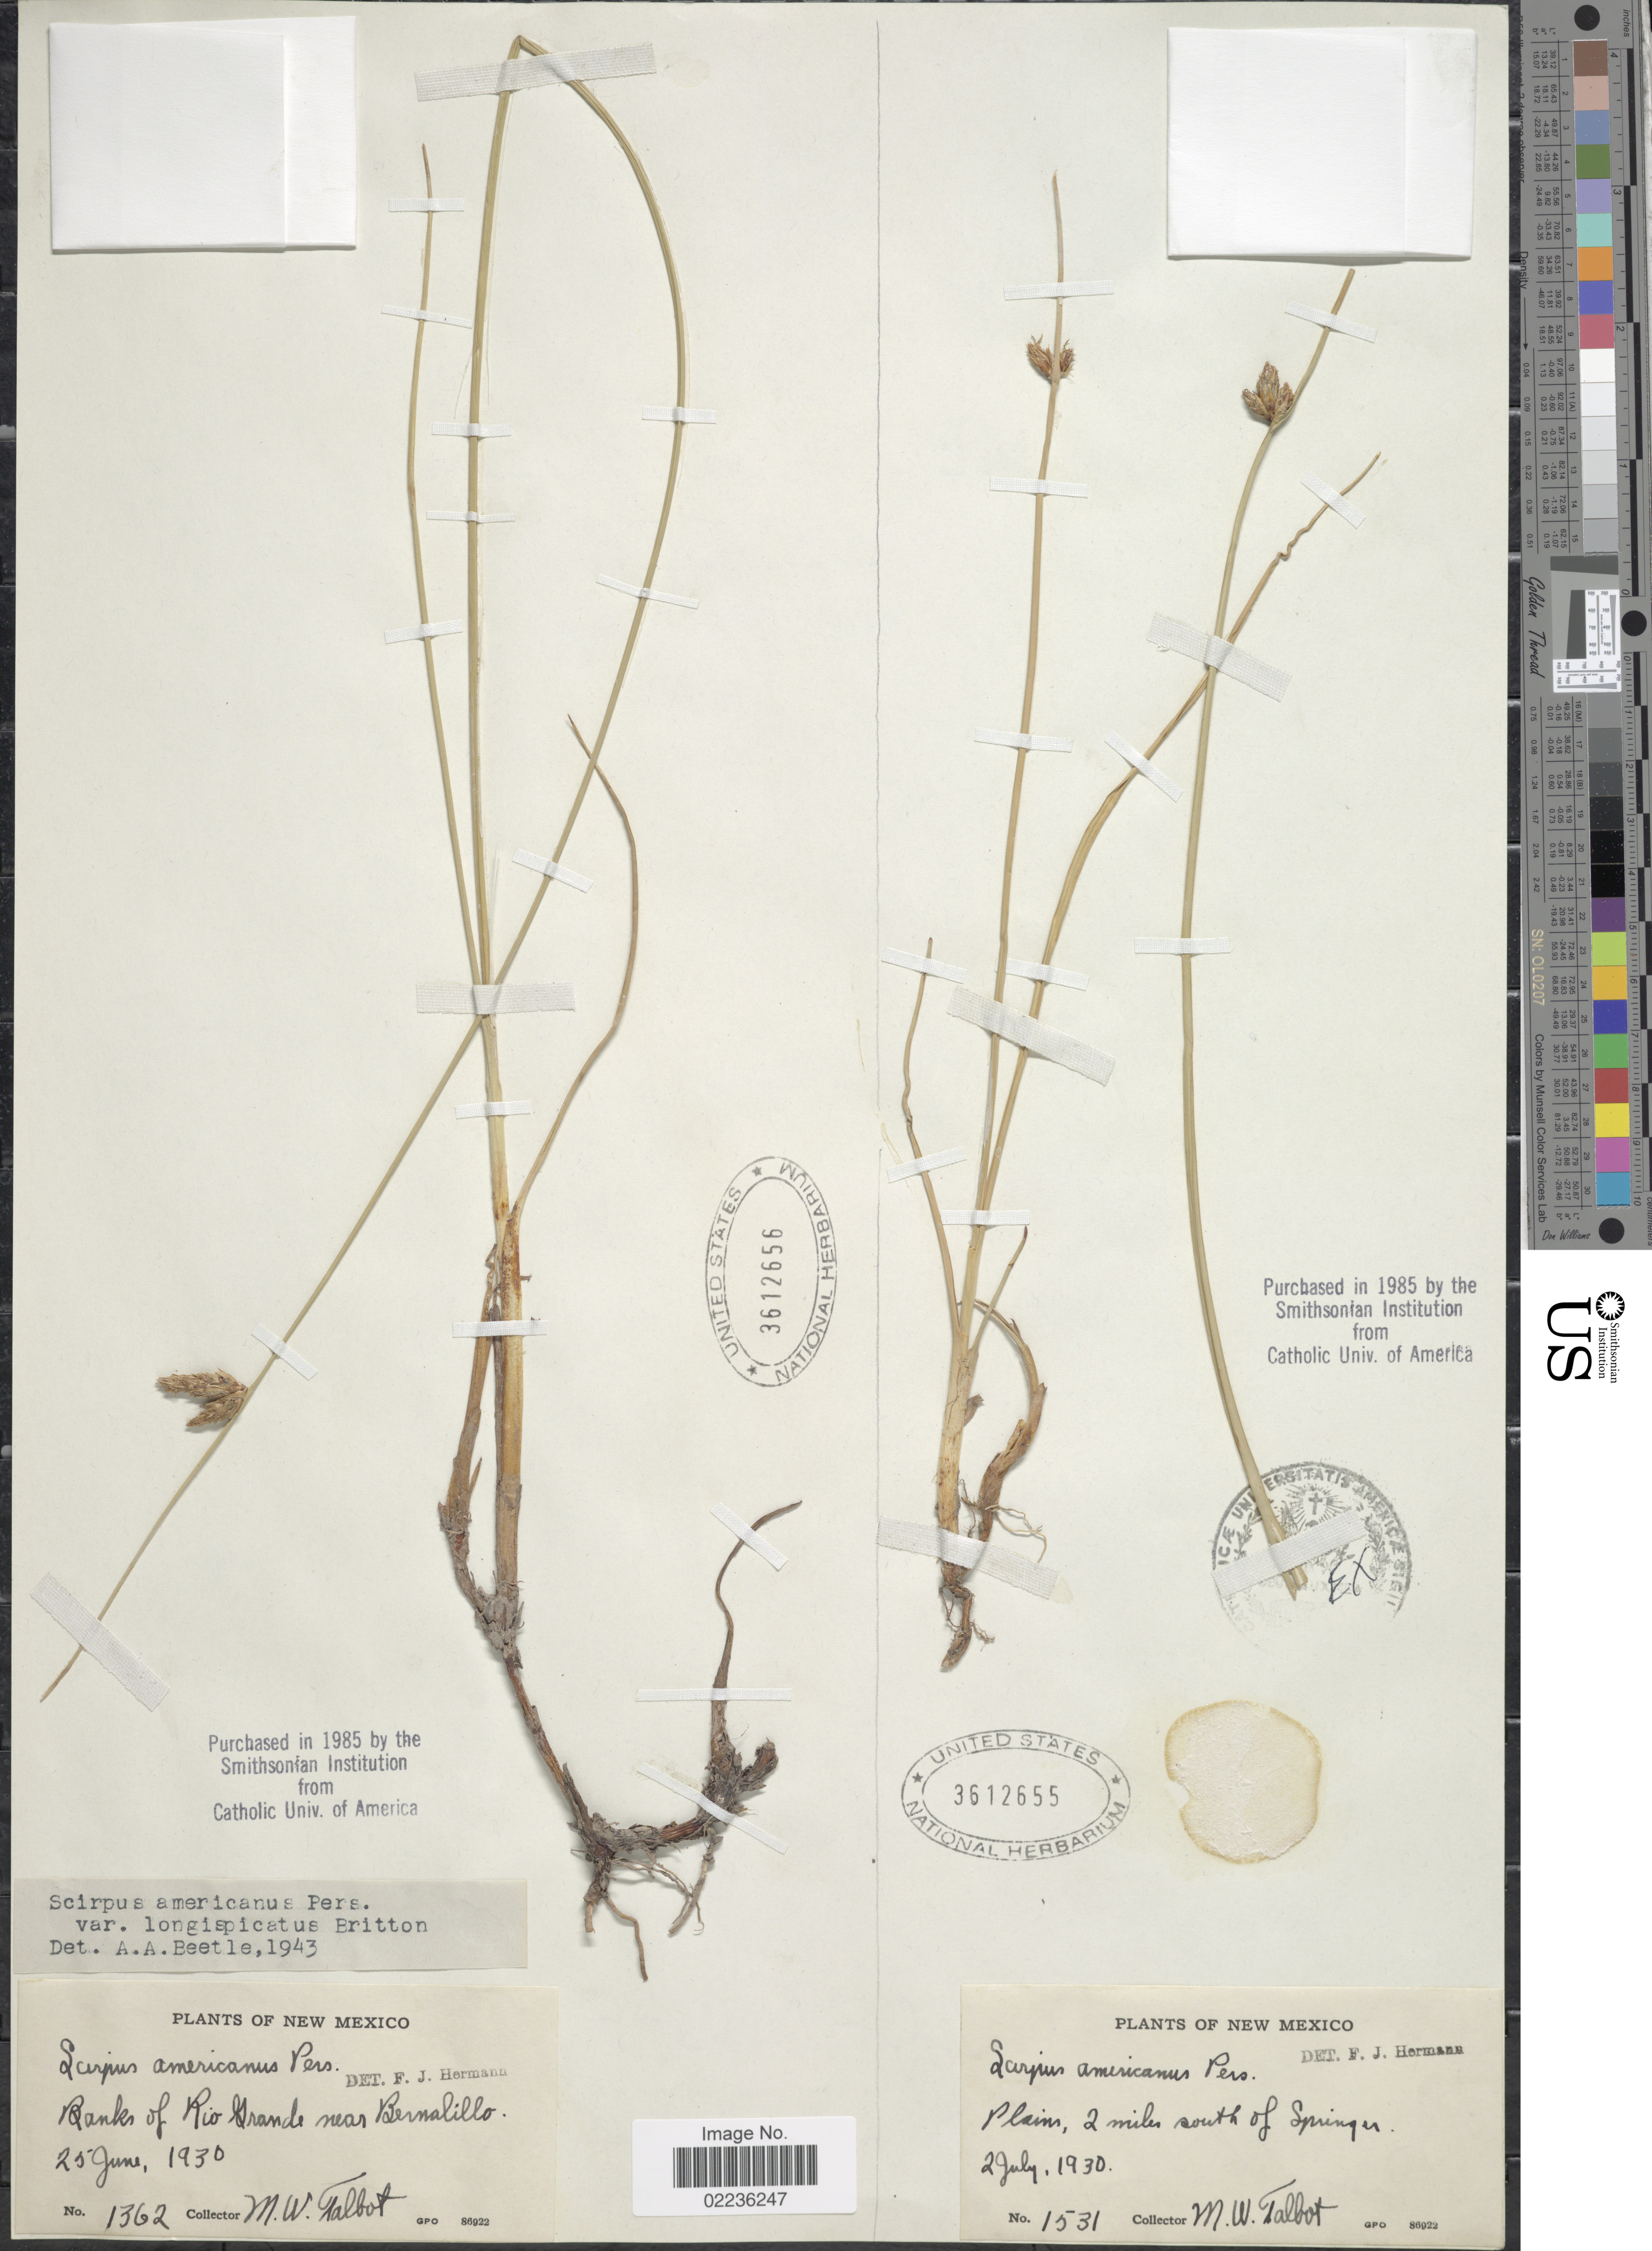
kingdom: Plantae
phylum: Tracheophyta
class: Liliopsida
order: Poales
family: Cyperaceae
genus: Schoenoplectus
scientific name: Schoenoplectus pungens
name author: (Vahl) Palla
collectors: M. Talbot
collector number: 1531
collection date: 1930-07-02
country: United States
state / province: New Mexico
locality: Plains, 2 miles south of Springer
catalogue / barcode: US 3612655-2